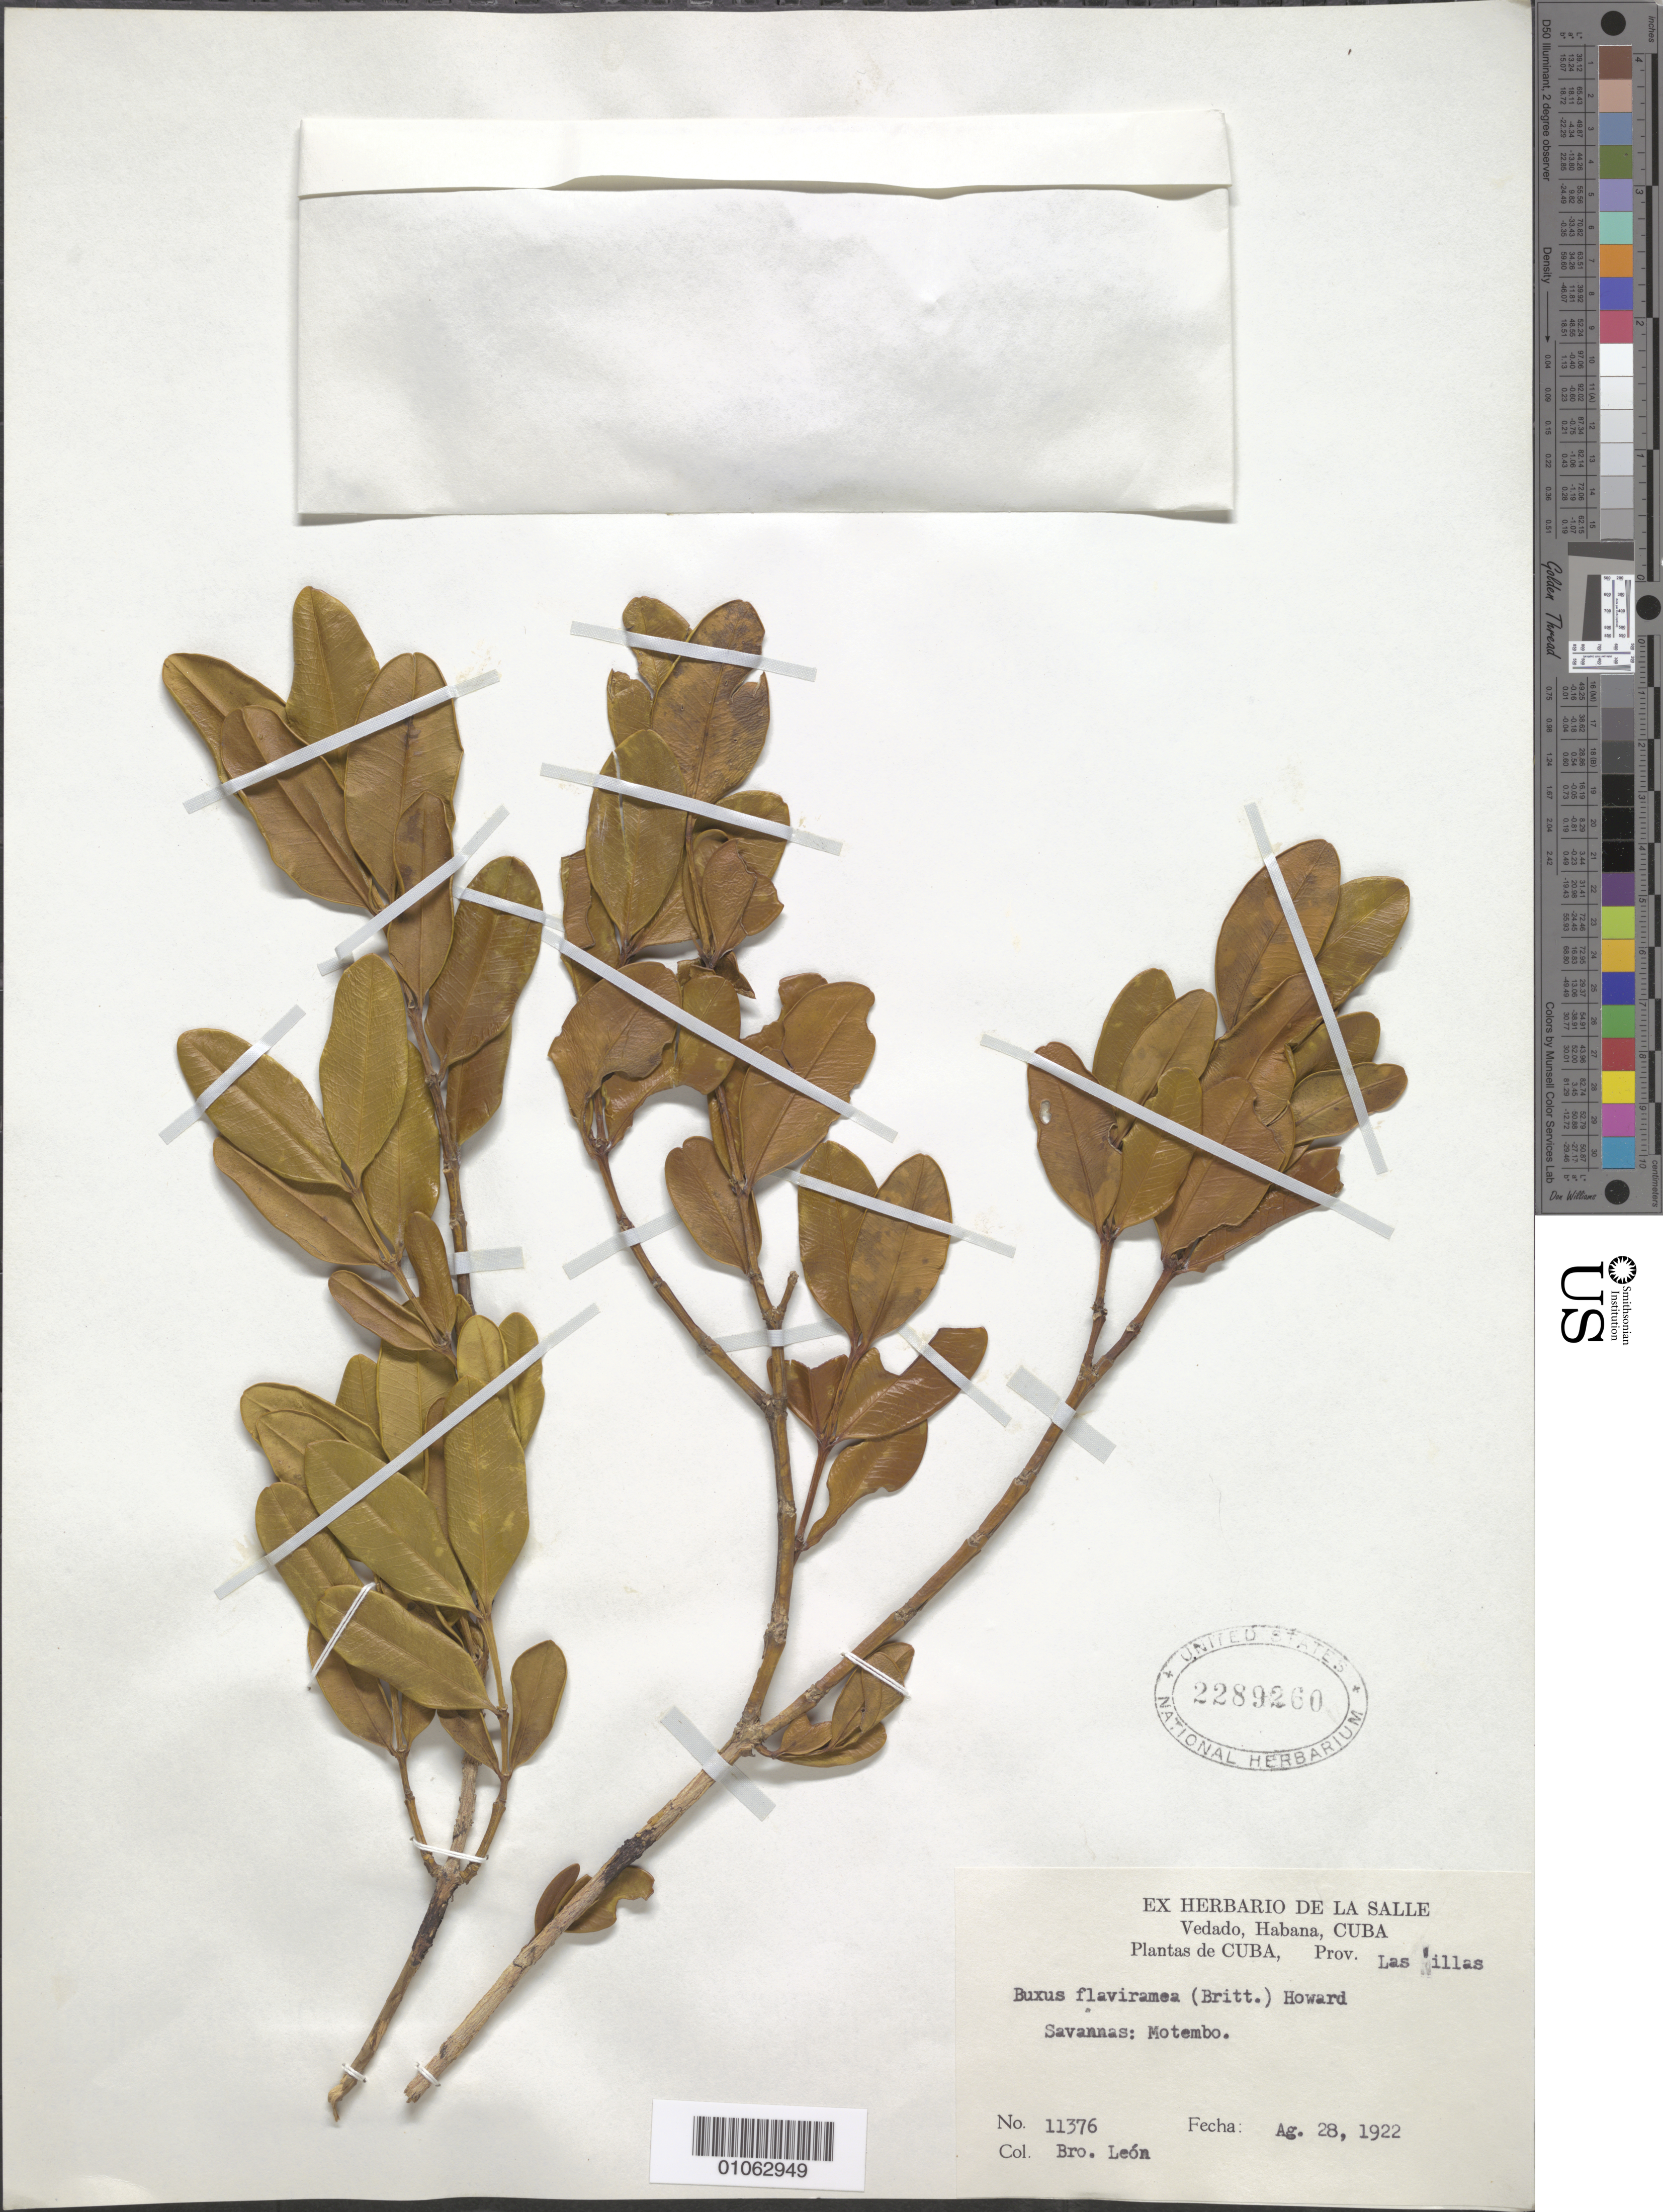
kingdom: Plantae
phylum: Tracheophyta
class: Magnoliopsida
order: Buxales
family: Buxaceae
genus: Buxus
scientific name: Buxus flaviramea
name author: (Britton) R.A. Howard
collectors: Bro. León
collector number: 11376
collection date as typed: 28 Aug 1922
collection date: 1922-08-28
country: Cuba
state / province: Las Villas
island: Cuba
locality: Savannas: Motembo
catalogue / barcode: US 2289260